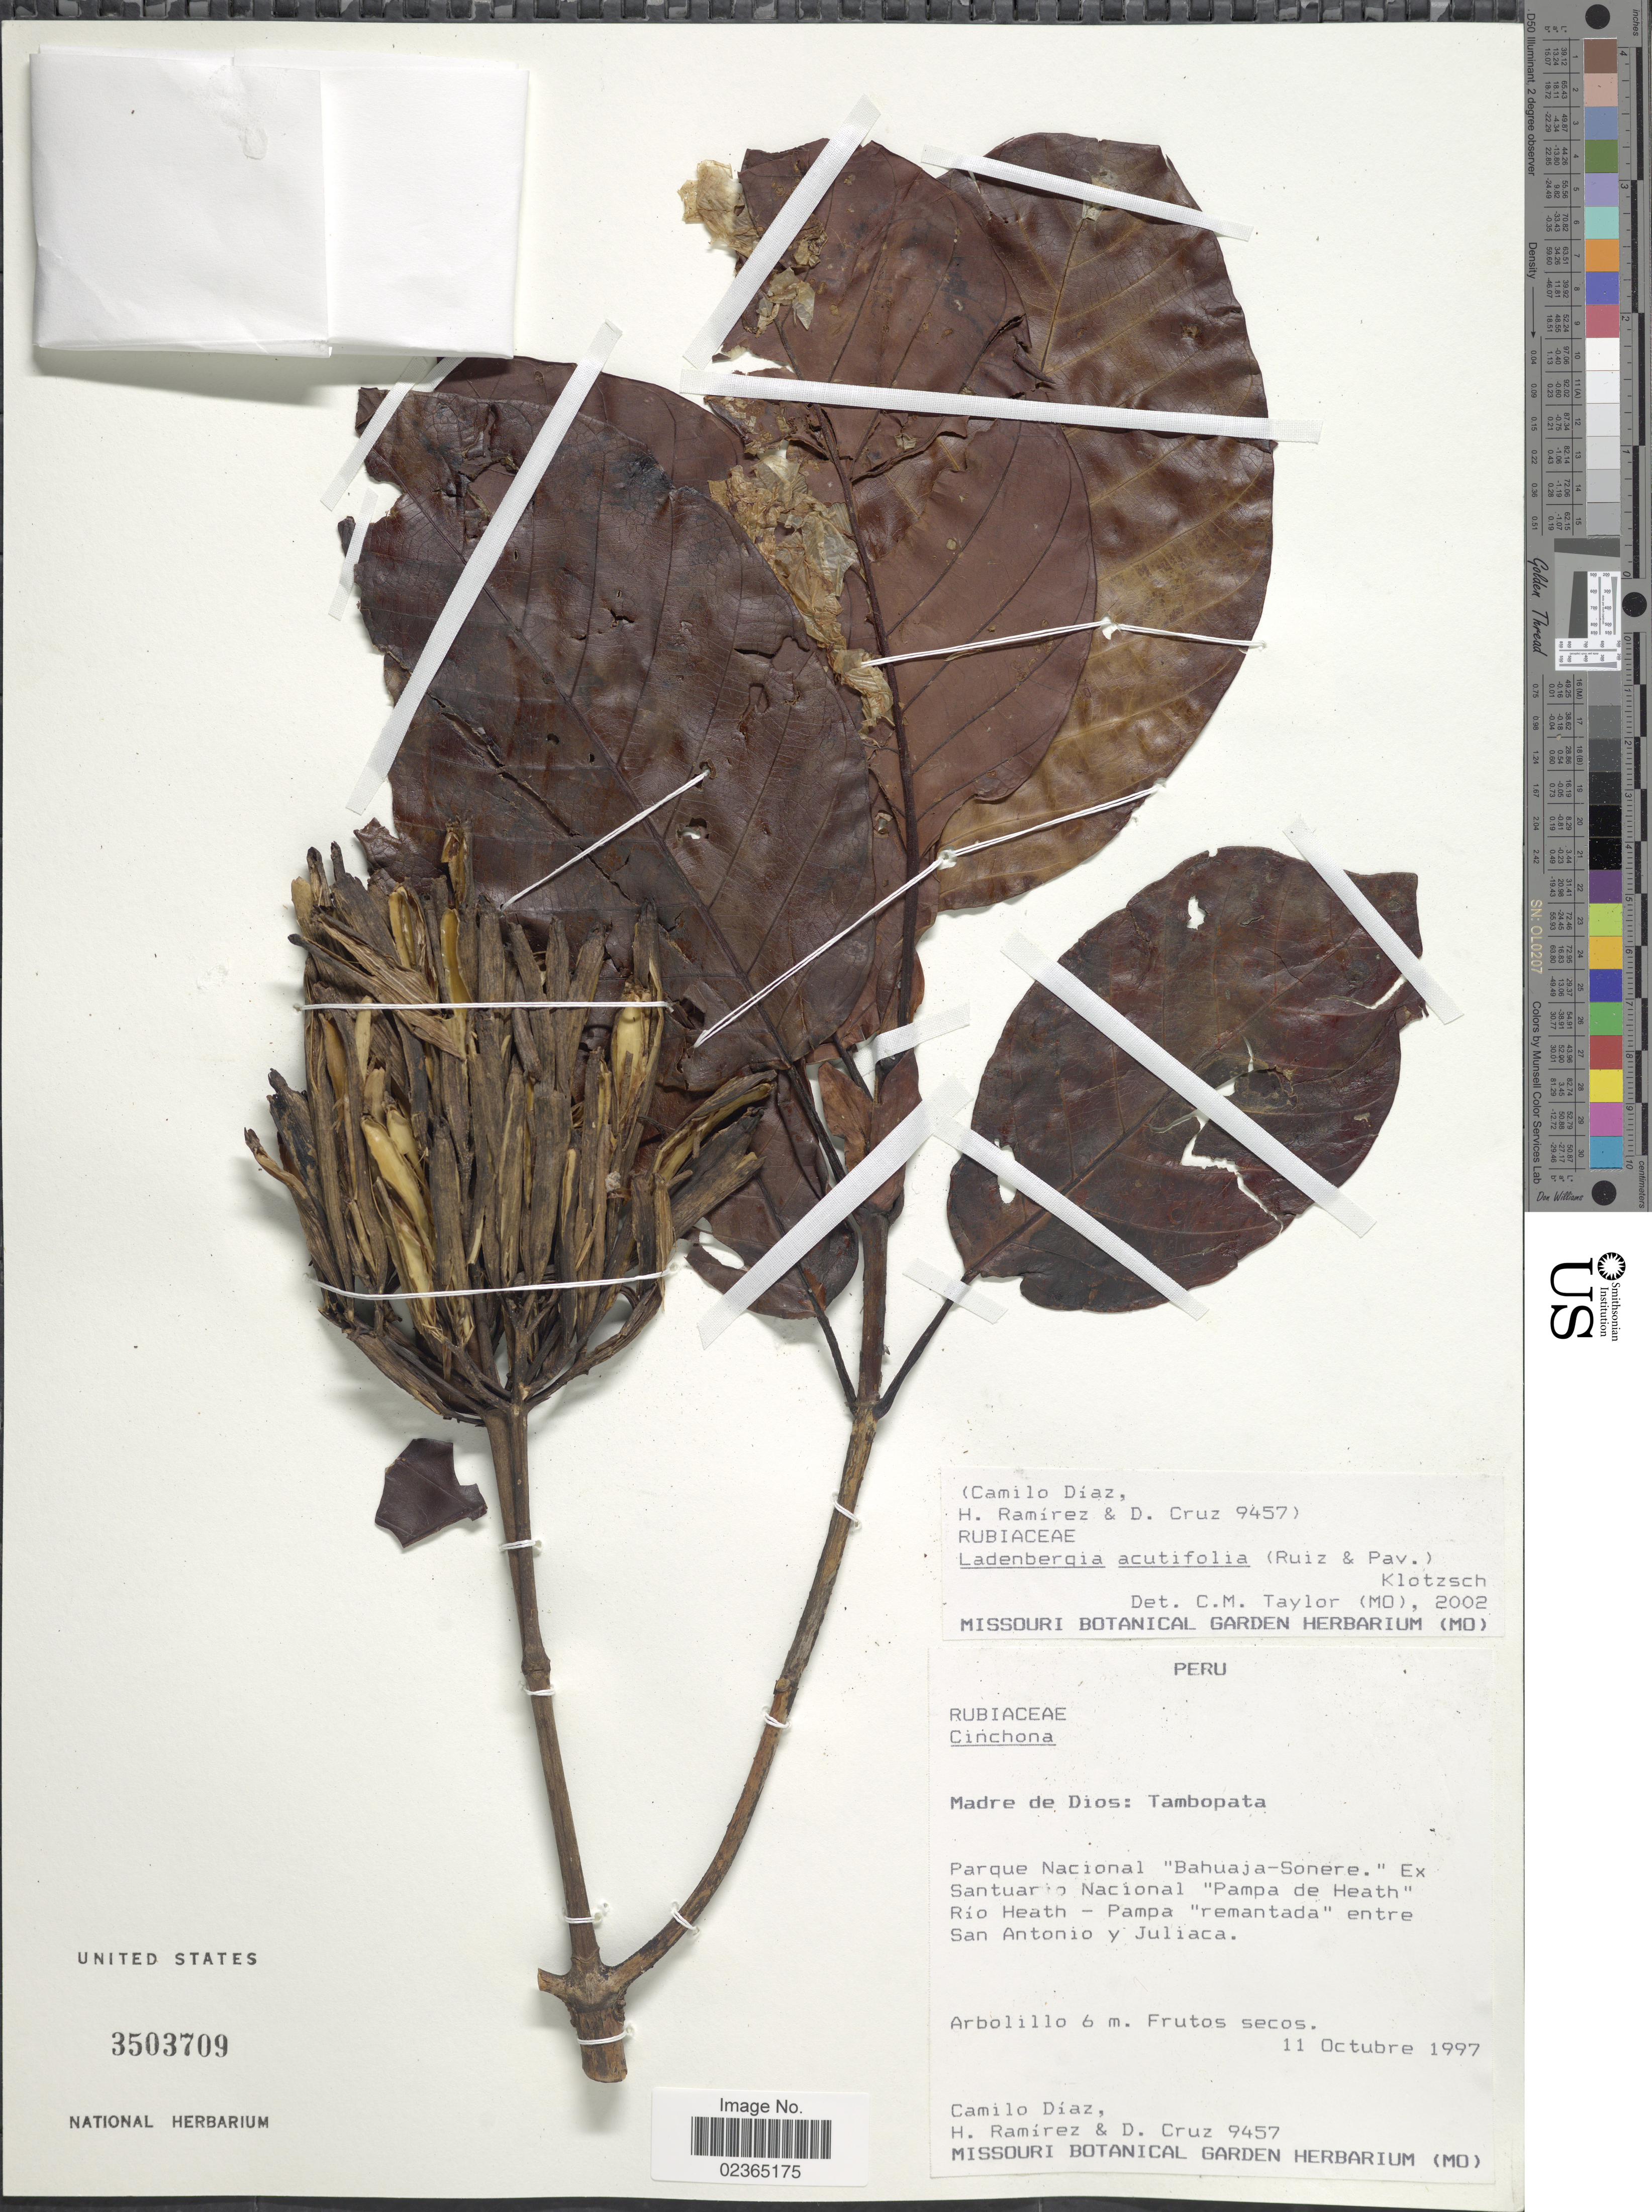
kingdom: Plantae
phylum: Tracheophyta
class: Magnoliopsida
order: Gentianales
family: Rubiaceae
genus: Ladenbergia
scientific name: Ladenbergia acutifolia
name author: (Ruiz & Pav.) Klotzsch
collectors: C. Díaz, H. Ramirez & D. Cruz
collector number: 9457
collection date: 1997-10-11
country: Peru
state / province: Madre de Dios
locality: Tambopata, Parque Nacional "Bahuaja-Sonere" Ex Santuario Nacional "Pampa de Heath" Rio Heath - Pampa "Remantada" entre San Antonio y Juliaca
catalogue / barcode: US 3503709